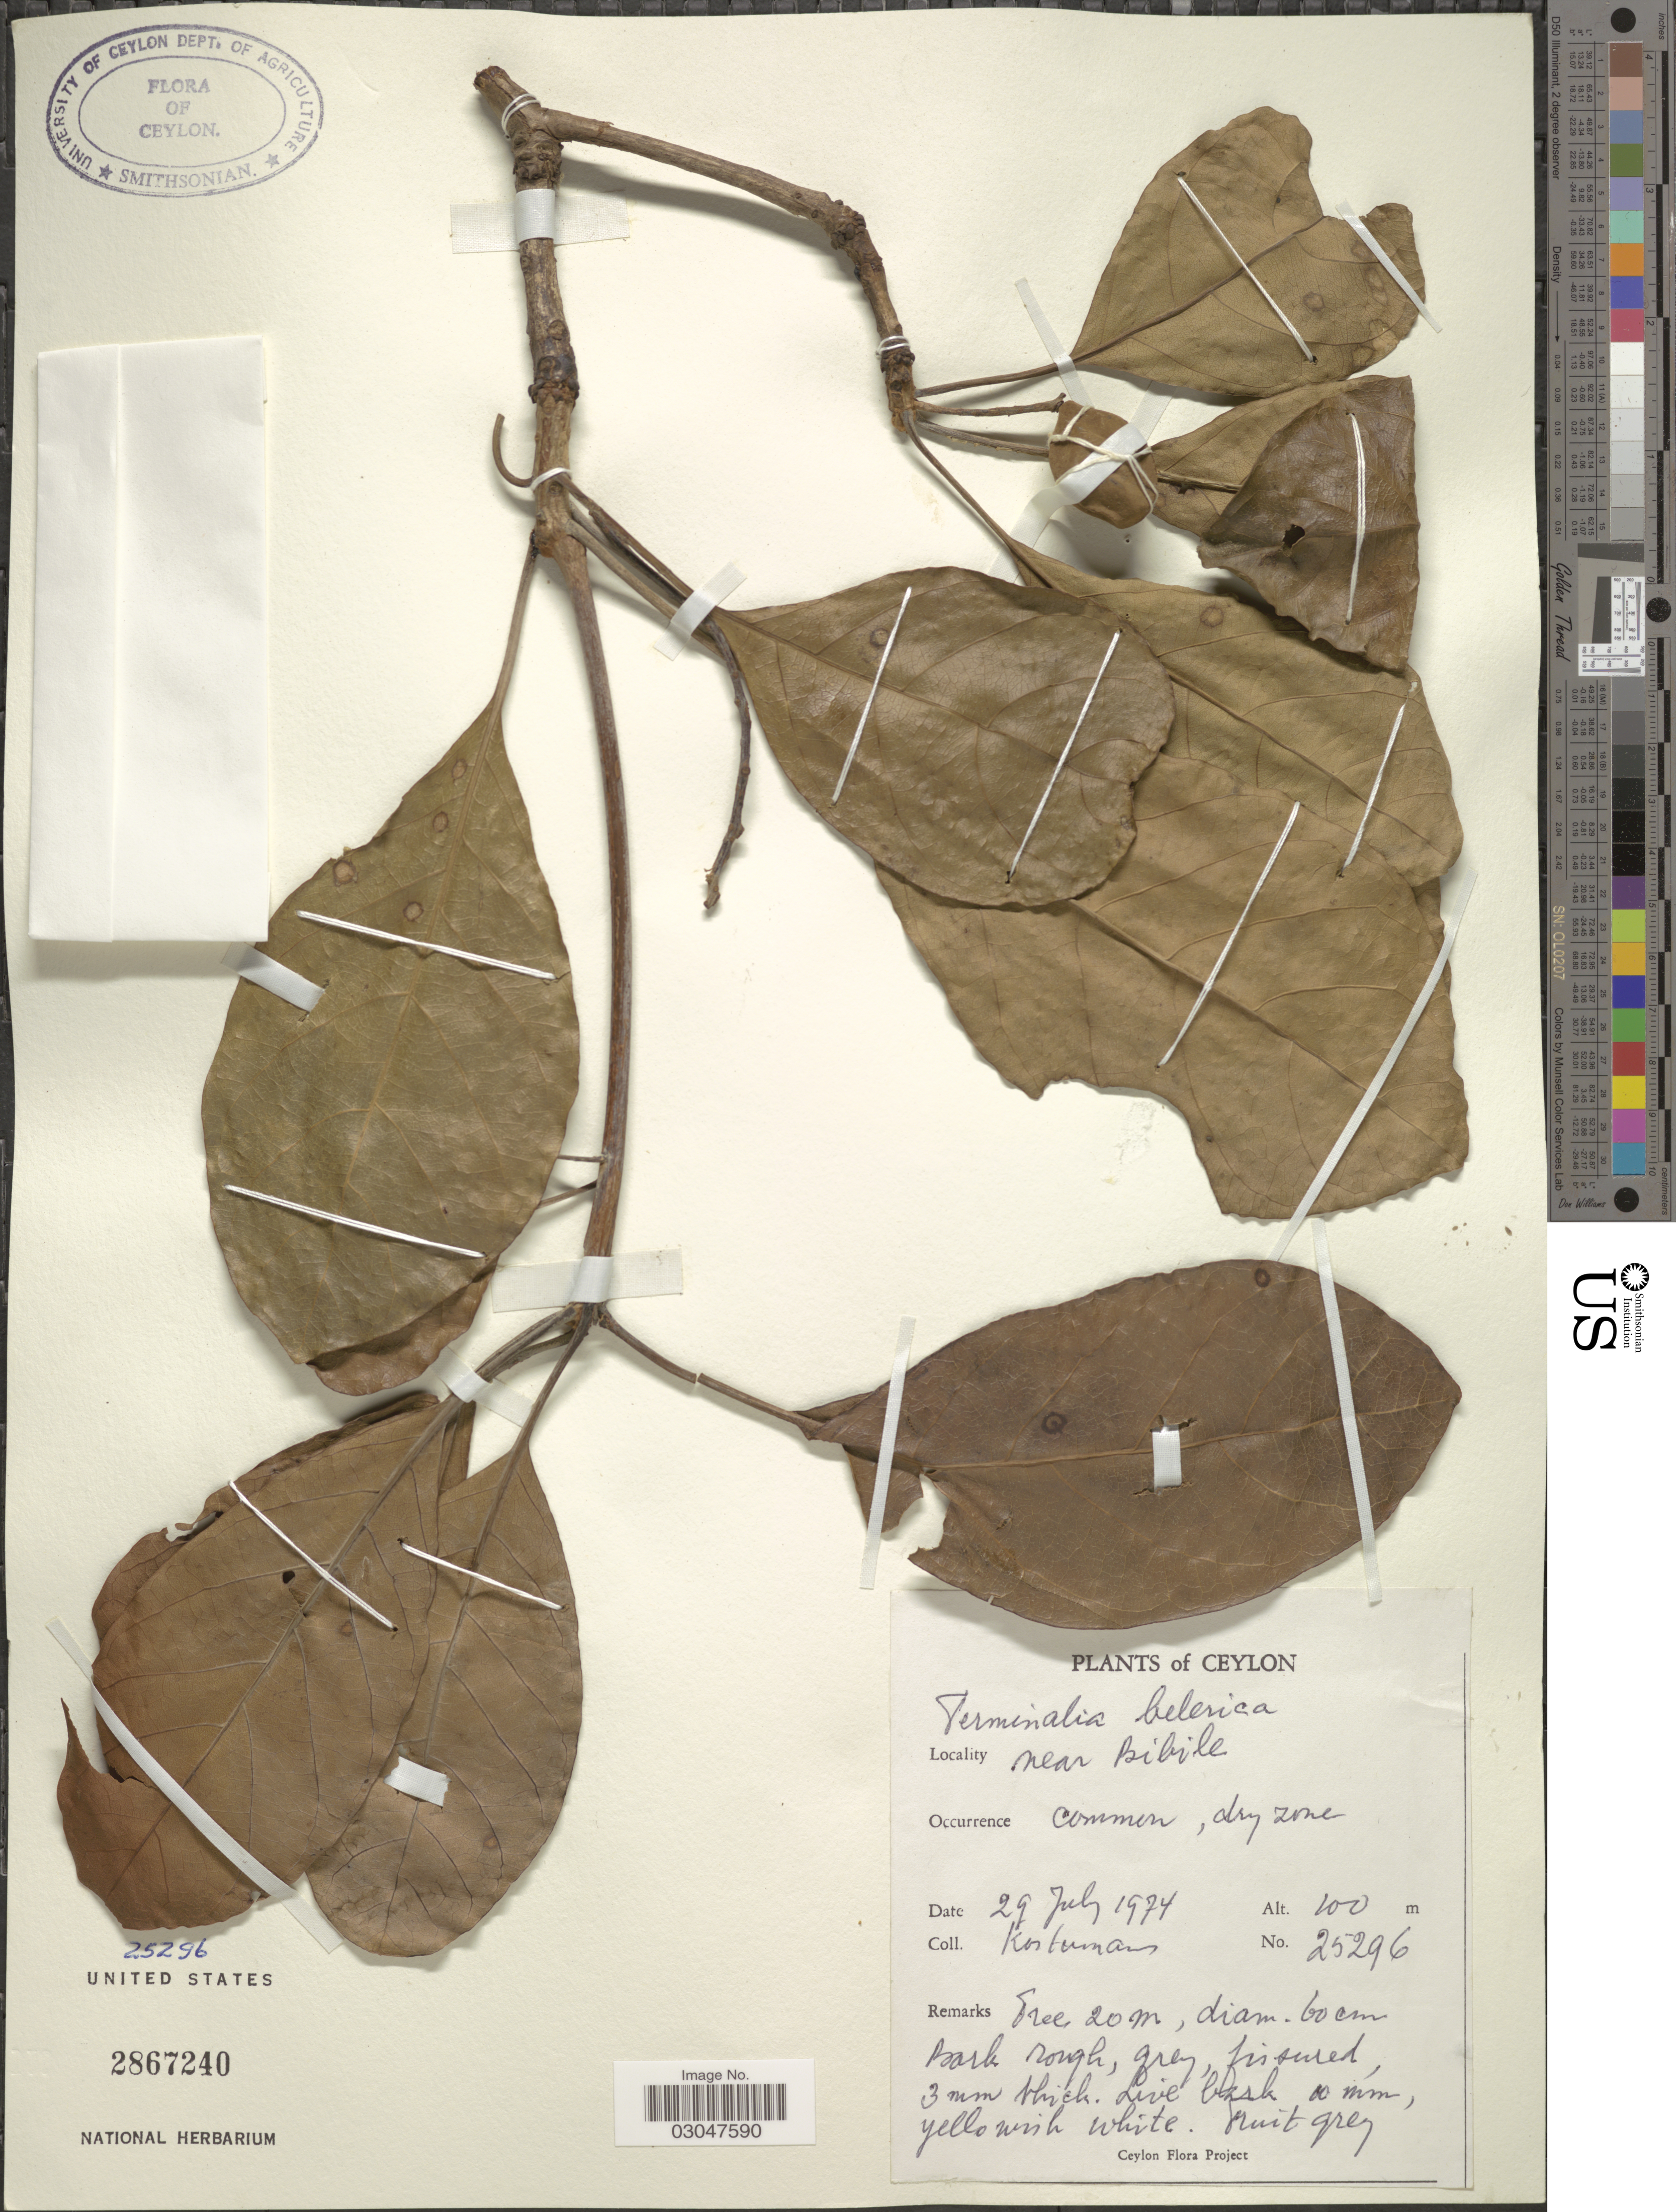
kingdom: Plantae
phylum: Tracheophyta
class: Magnoliopsida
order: Myrtales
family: Combretaceae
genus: Terminalia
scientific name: Terminalia bellirica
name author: (Gaertn.) Roxb.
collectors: Kostermans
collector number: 25296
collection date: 1974-07-29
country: Sri Lanka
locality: Ceylon. Near Bibile.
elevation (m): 100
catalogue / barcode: US 2867240